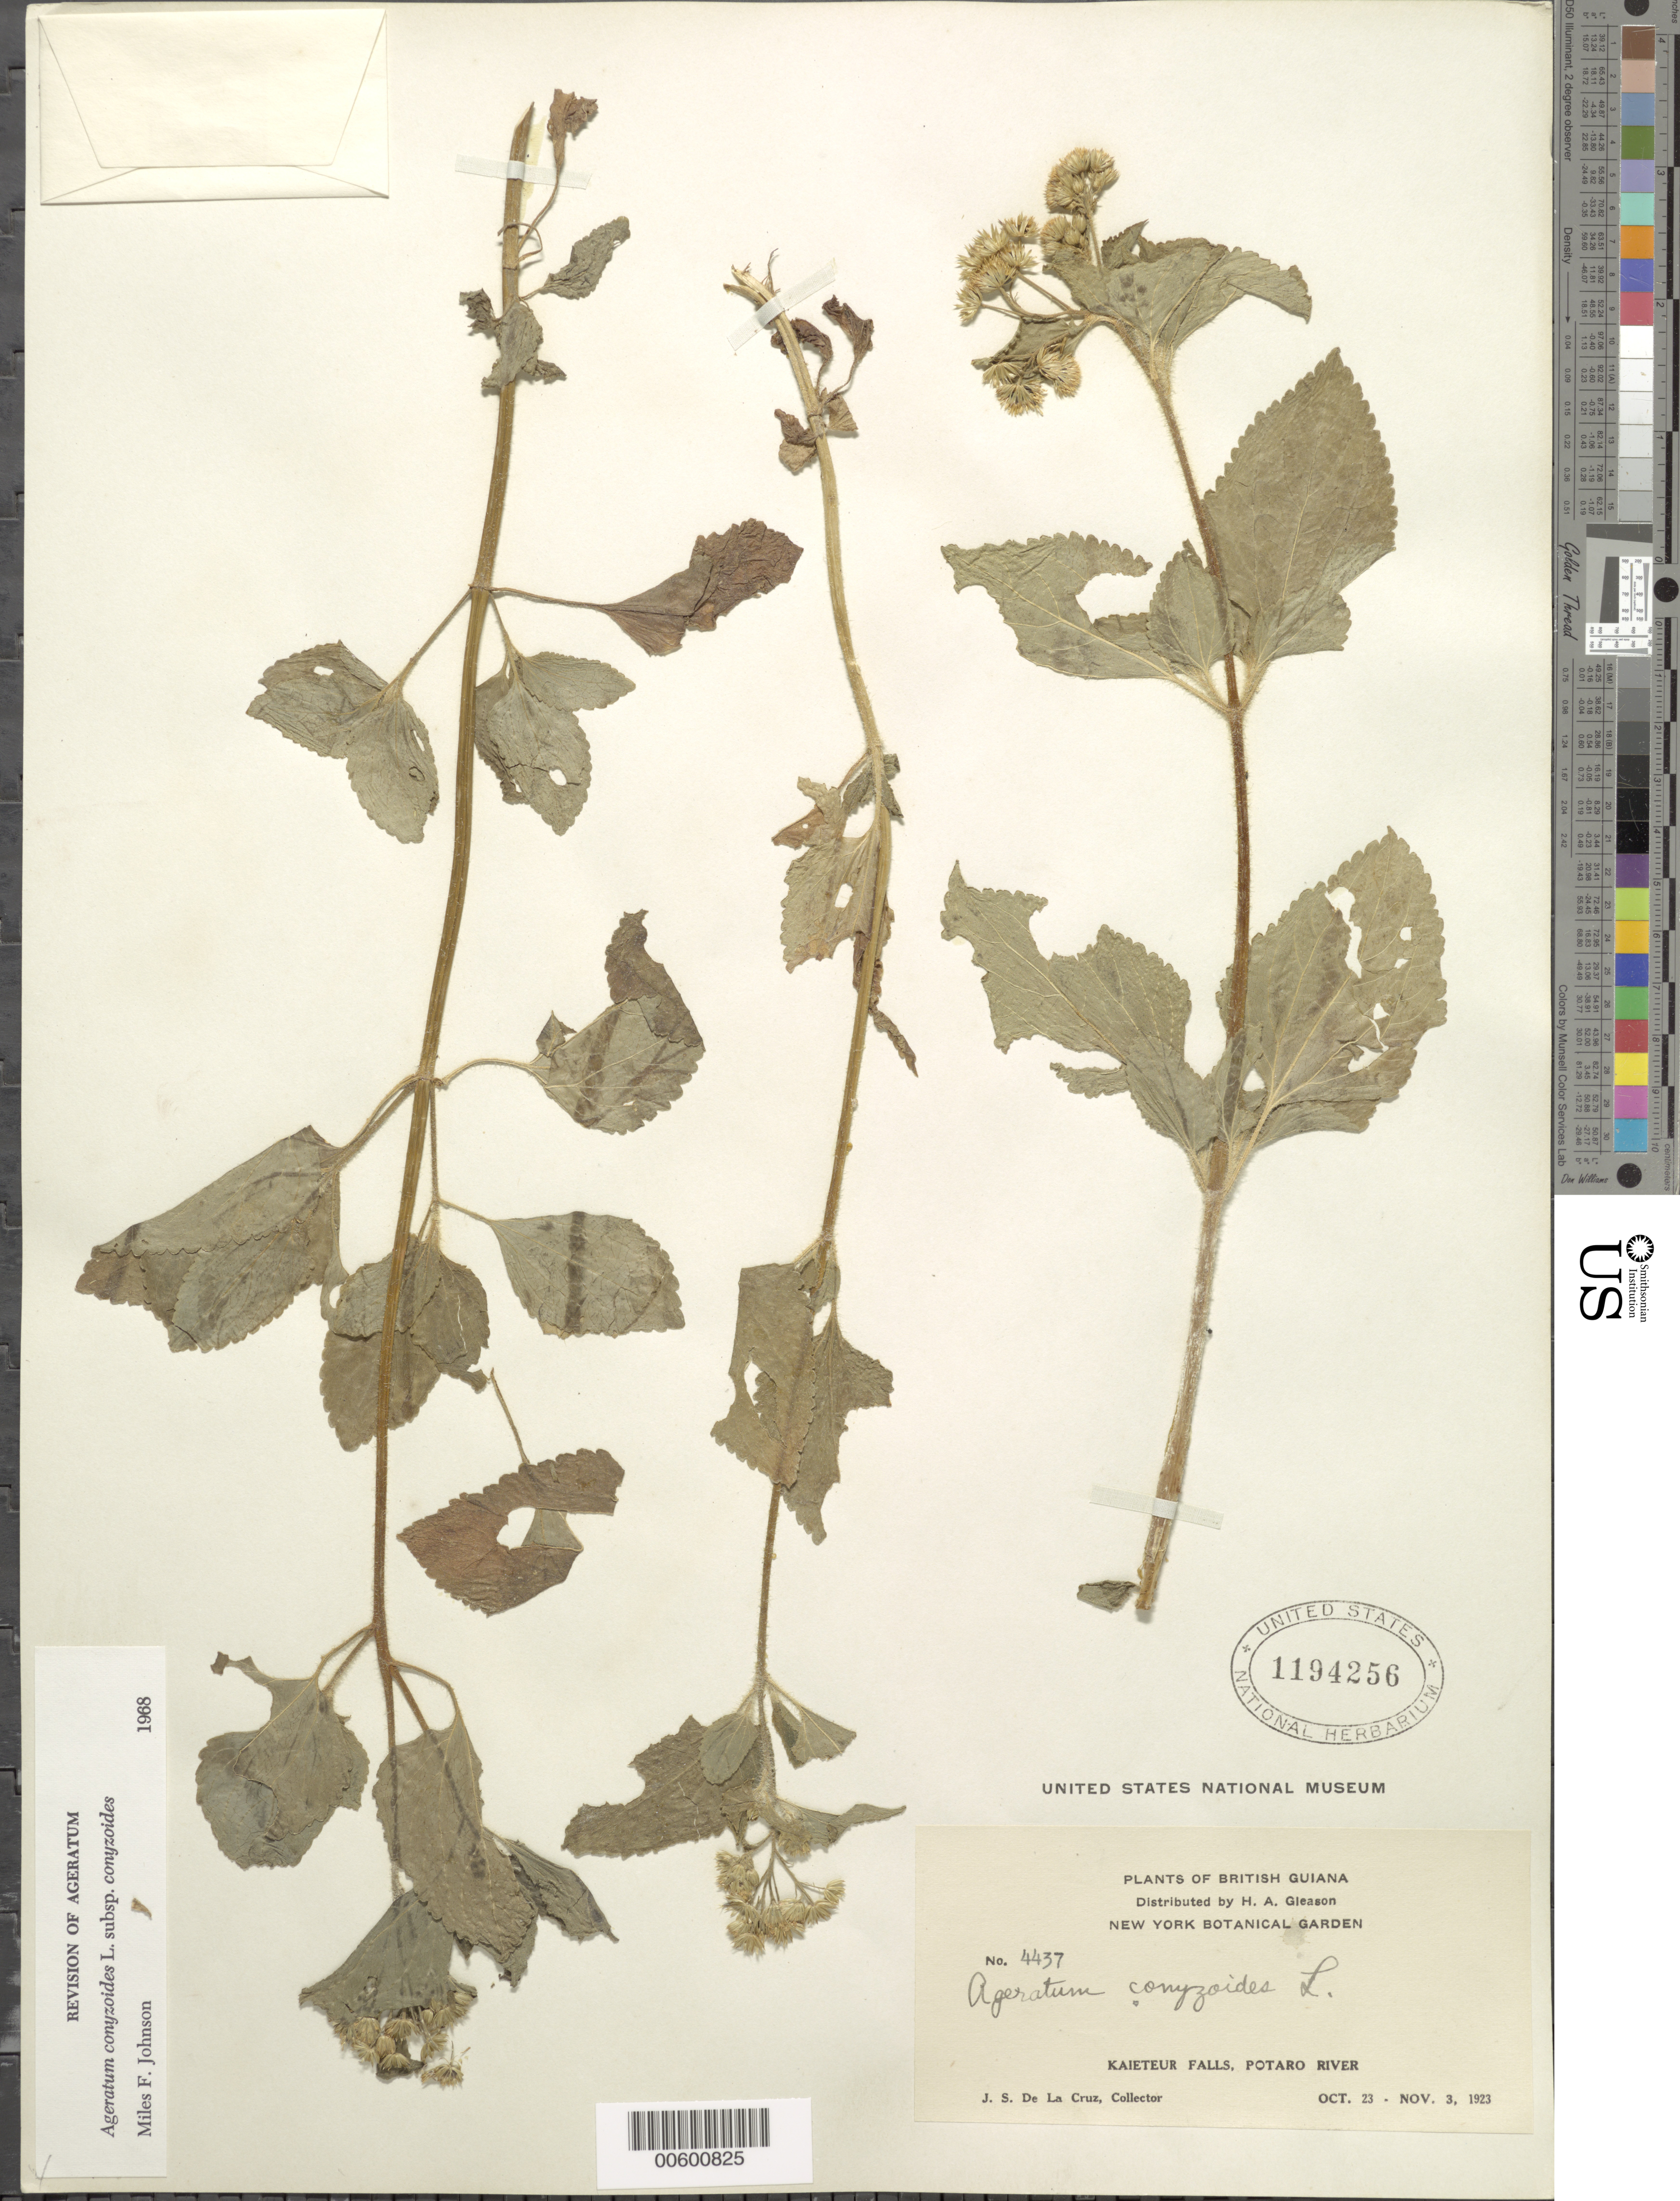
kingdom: Plantae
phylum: Tracheophyta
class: Magnoliopsida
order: Asterales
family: Asteraceae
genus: Ageratum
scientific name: Ageratum conyzoides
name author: L.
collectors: J. S. de la Cruz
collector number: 4437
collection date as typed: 23-Oct-23 to 3-Nov-23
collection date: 1923-10-23/1923-11-03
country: Guyana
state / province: Potaro-Siparuni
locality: Kaieteur Falls, Potaro R.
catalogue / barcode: US 1194256